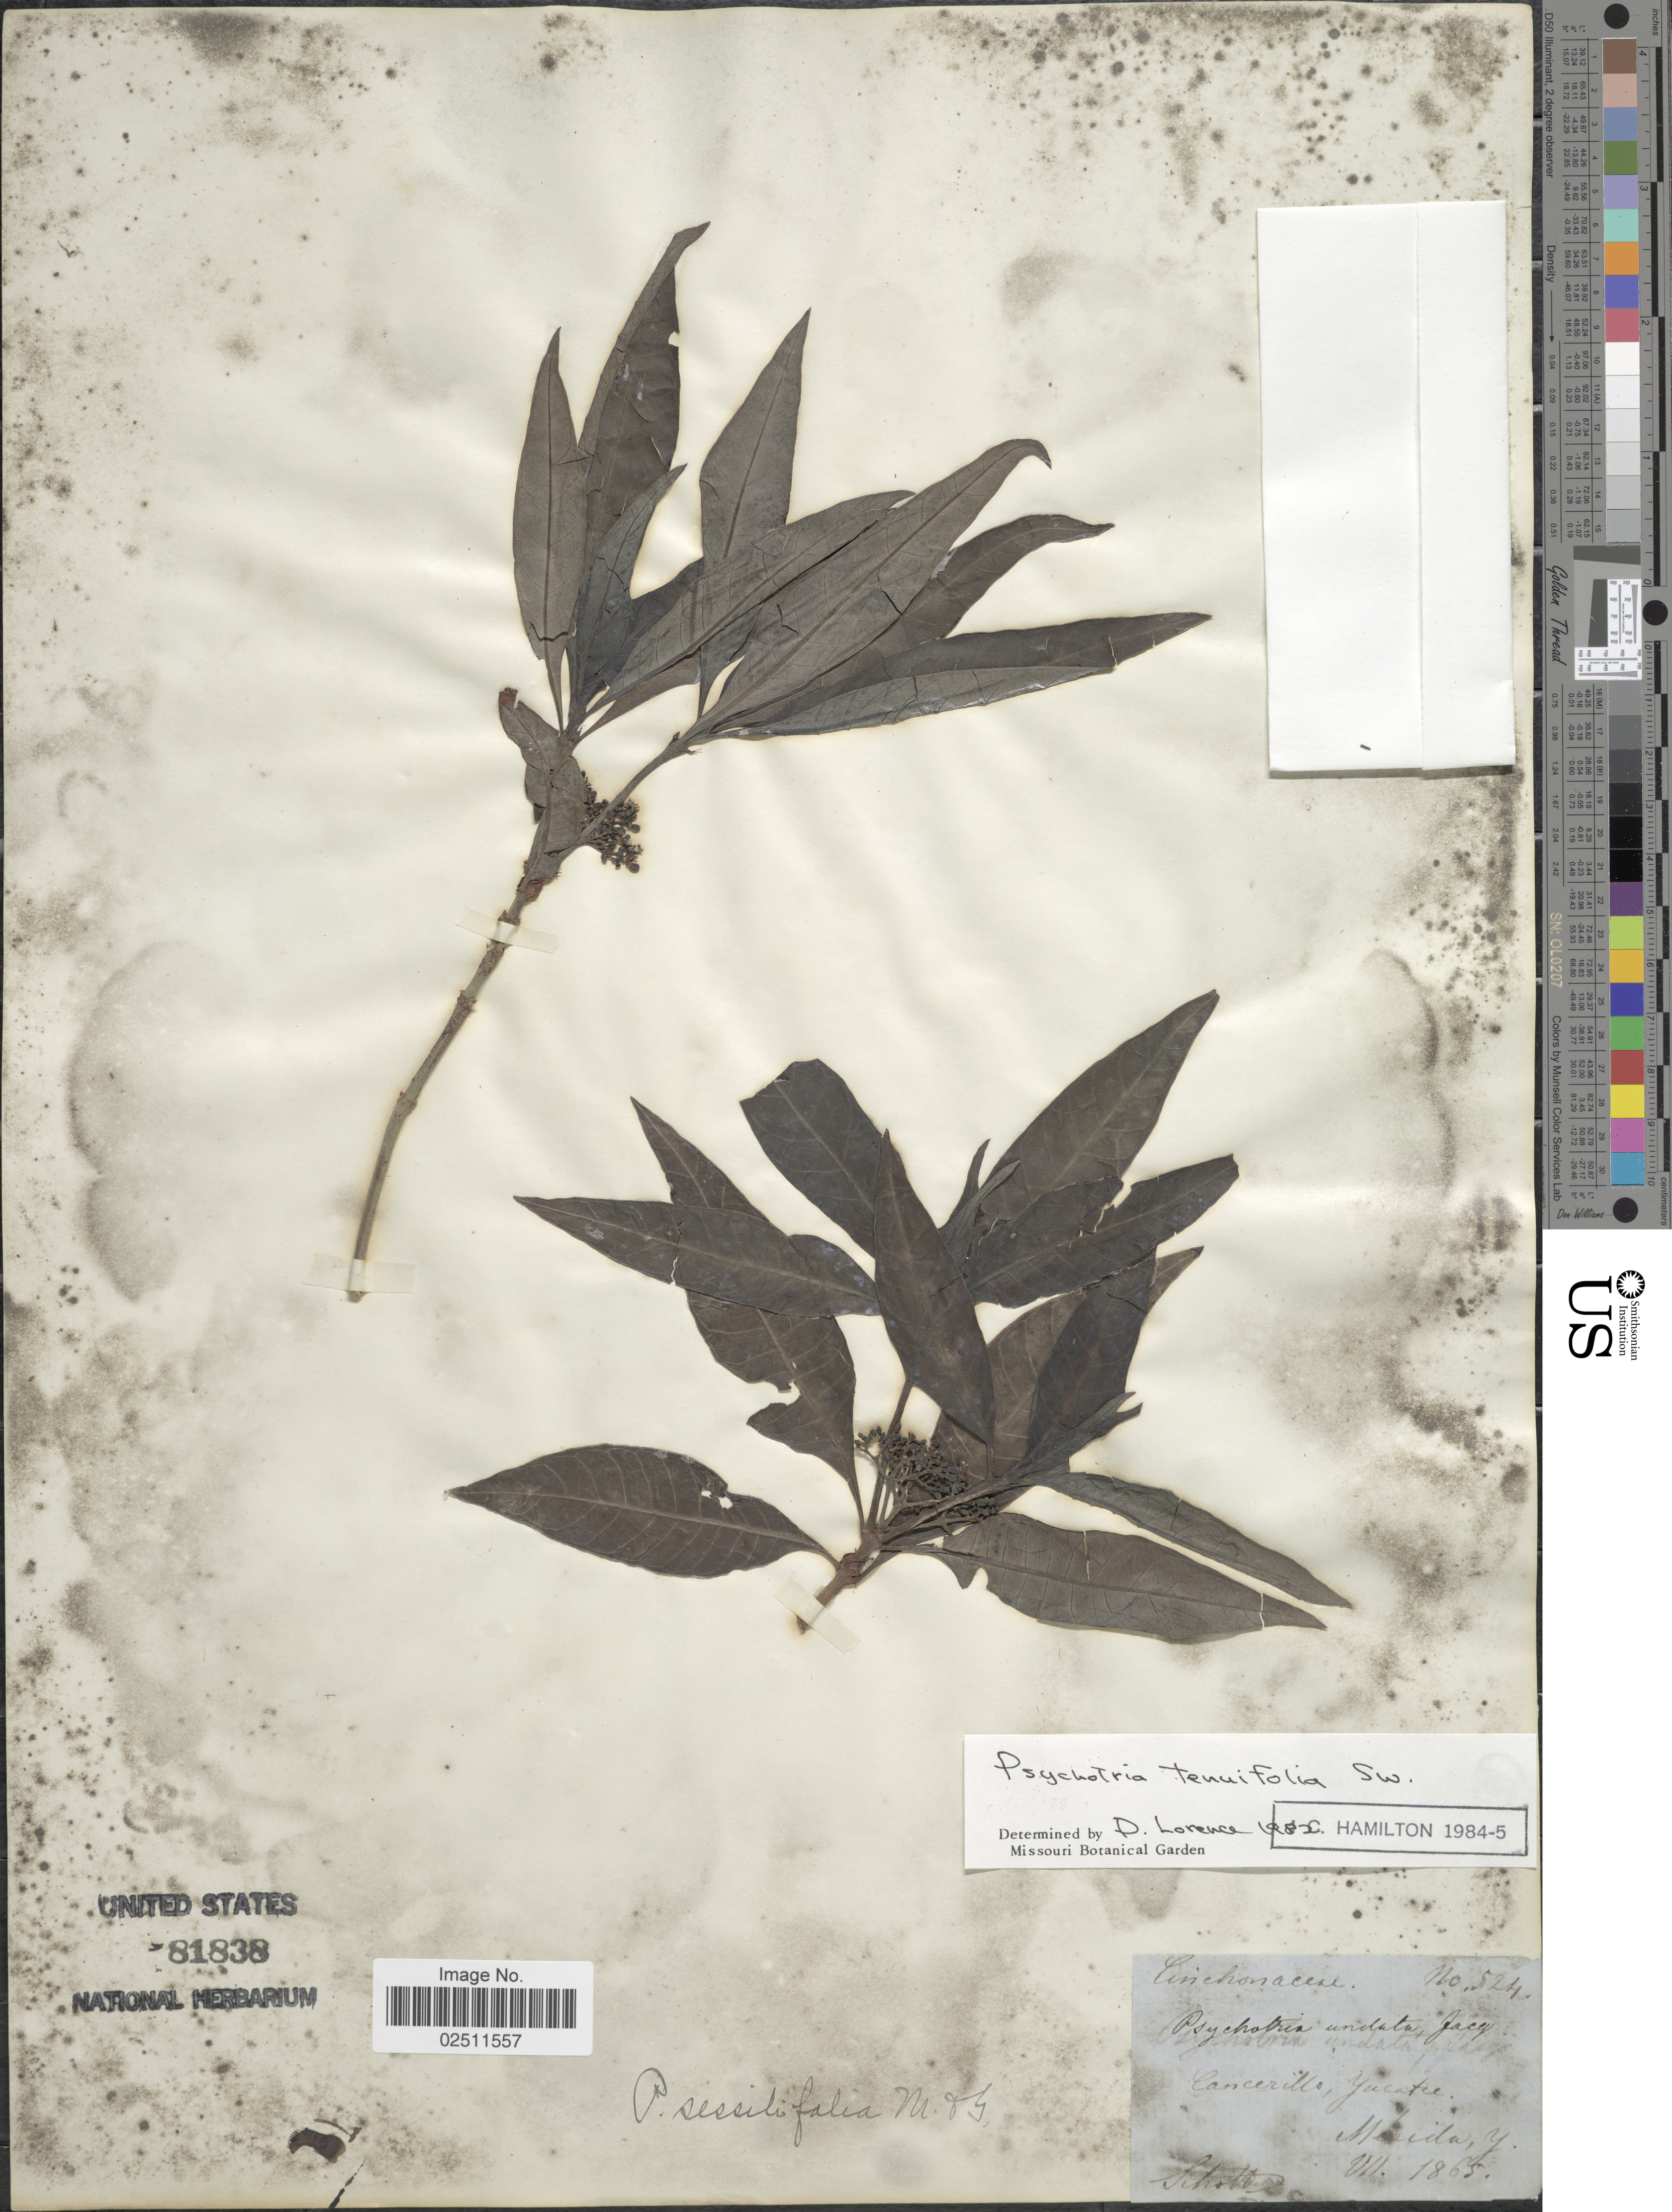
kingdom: Plantae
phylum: Tracheophyta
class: Magnoliopsida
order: Gentianales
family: Rubiaceae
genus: Psychotria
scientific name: Psychotria tenuifolia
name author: Sw.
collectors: Schott, --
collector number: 524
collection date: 1965-07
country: Mexico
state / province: Yucatán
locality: Cancerillo, Yucatu, Merida, Y.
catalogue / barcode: US 81838